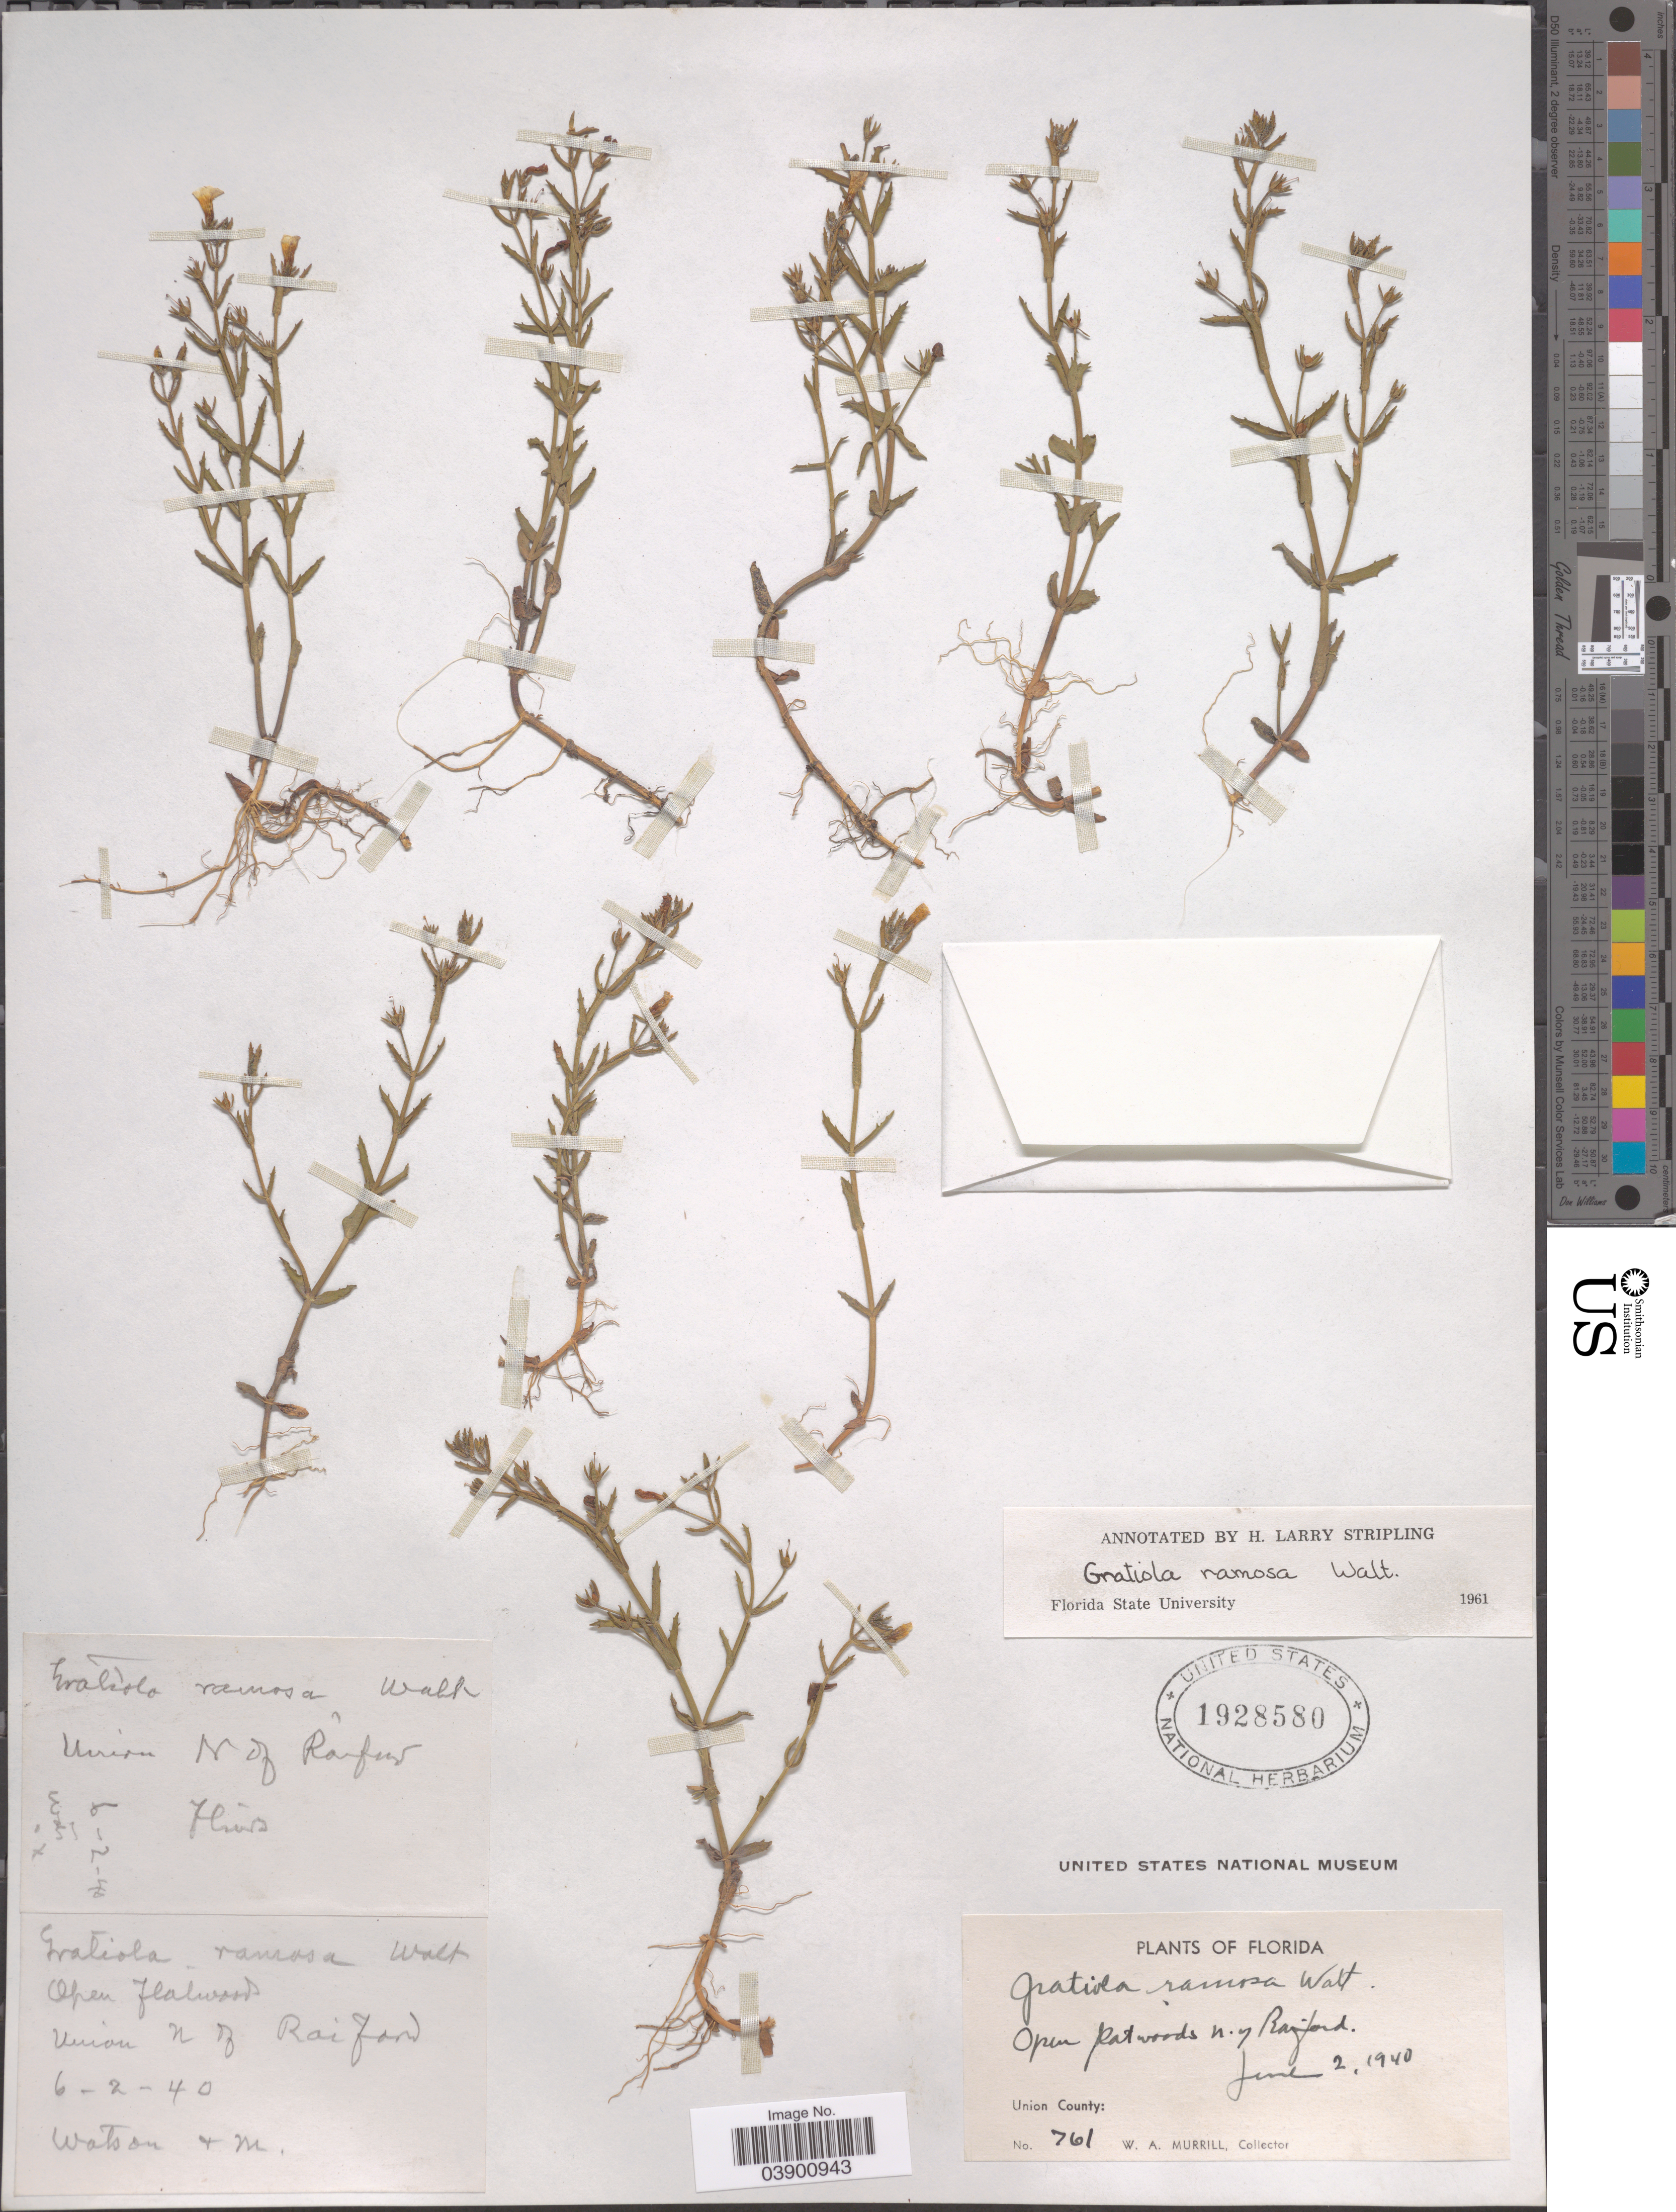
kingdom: Plantae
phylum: Tracheophyta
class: Magnoliopsida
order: Lamiales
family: Plantaginaceae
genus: Gratiola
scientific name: Gratiola ramosa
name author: Walter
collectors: W. A. Murrill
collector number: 761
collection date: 1940-06-02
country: United States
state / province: Florida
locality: Union N of Railford. Union County.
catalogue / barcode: US 1928580